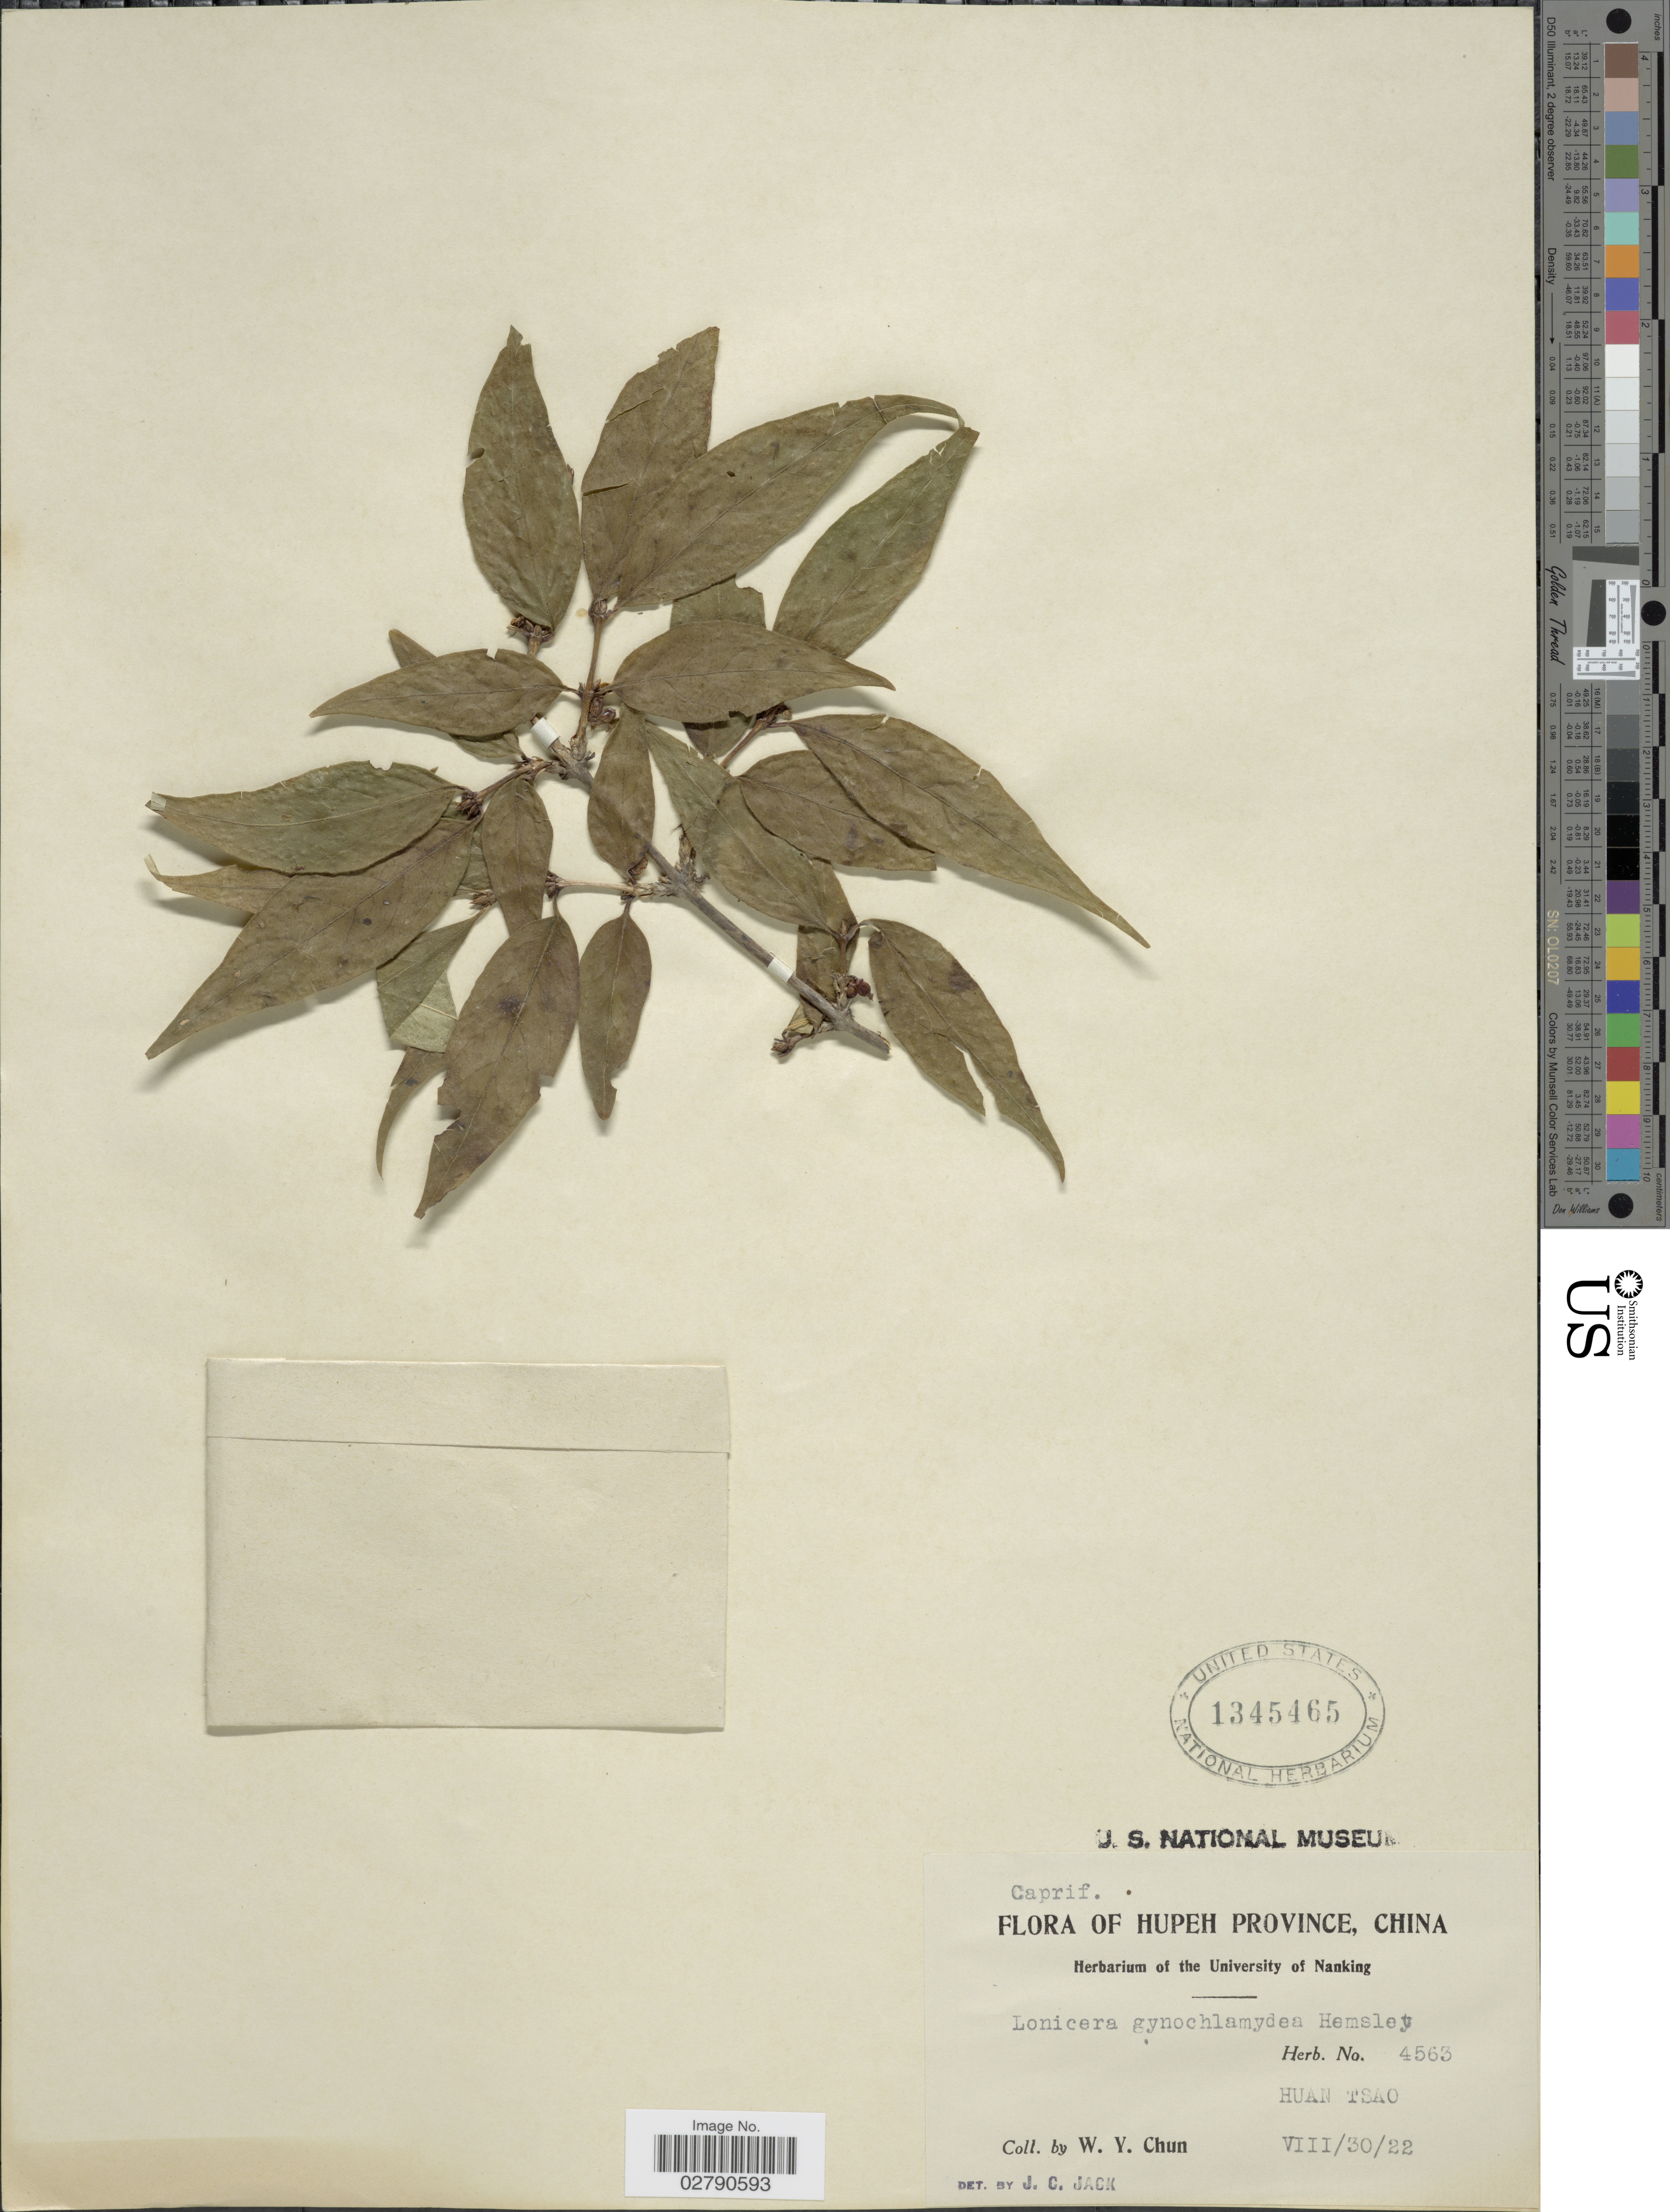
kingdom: Plantae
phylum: Tracheophyta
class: Magnoliopsida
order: Dipsacales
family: Caprifoliaceae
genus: Lonicera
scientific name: Lonicera gynochlamydea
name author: Hemsl.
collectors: W. Y. Chun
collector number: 4563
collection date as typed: Transcribed d/m/y: 30/8/22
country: China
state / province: Hubei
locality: Hupeh Province. Huan Tsao.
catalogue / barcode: US 1345465